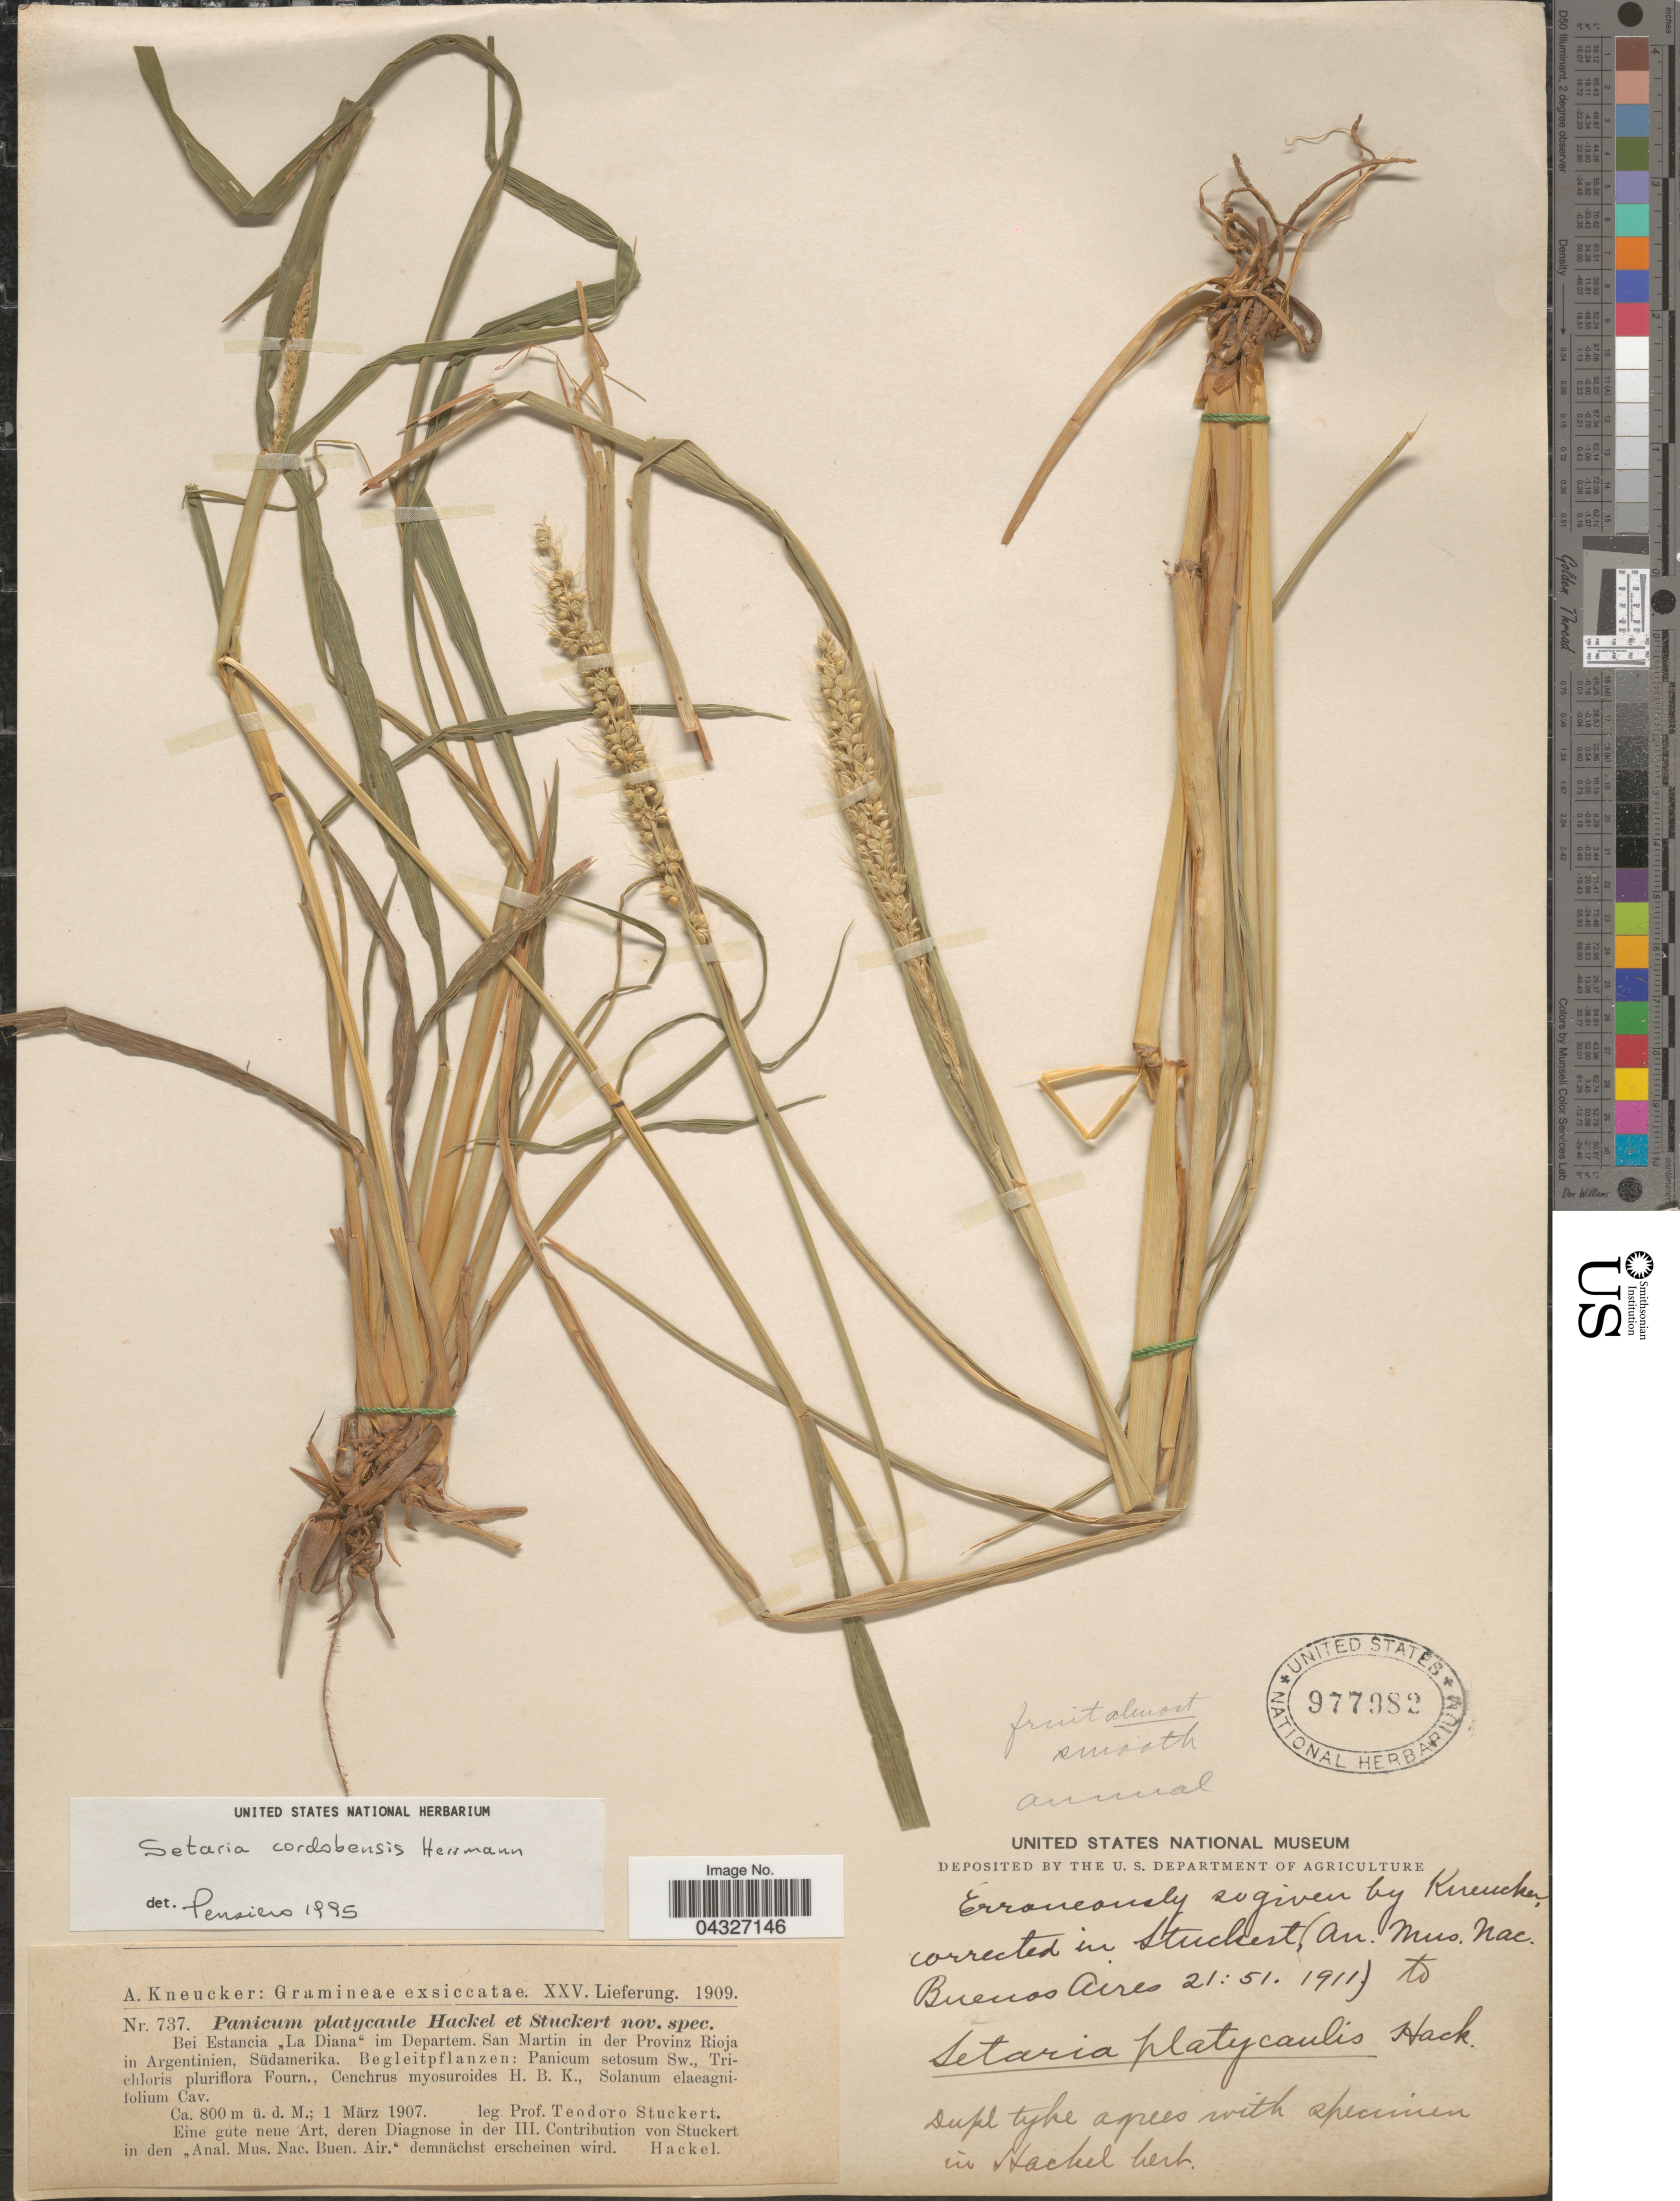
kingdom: Plantae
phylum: Tracheophyta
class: Liliopsida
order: Poales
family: Poaceae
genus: Setaria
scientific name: Setaria cordobensis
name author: R.A.W. Herrm.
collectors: T. Stuckert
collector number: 737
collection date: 1907-03-01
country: Argentina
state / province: La Rioja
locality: Bei Estancia "La Diana" in Departem. San Martin in der Provinz Rioja.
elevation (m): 800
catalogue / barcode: US 977982